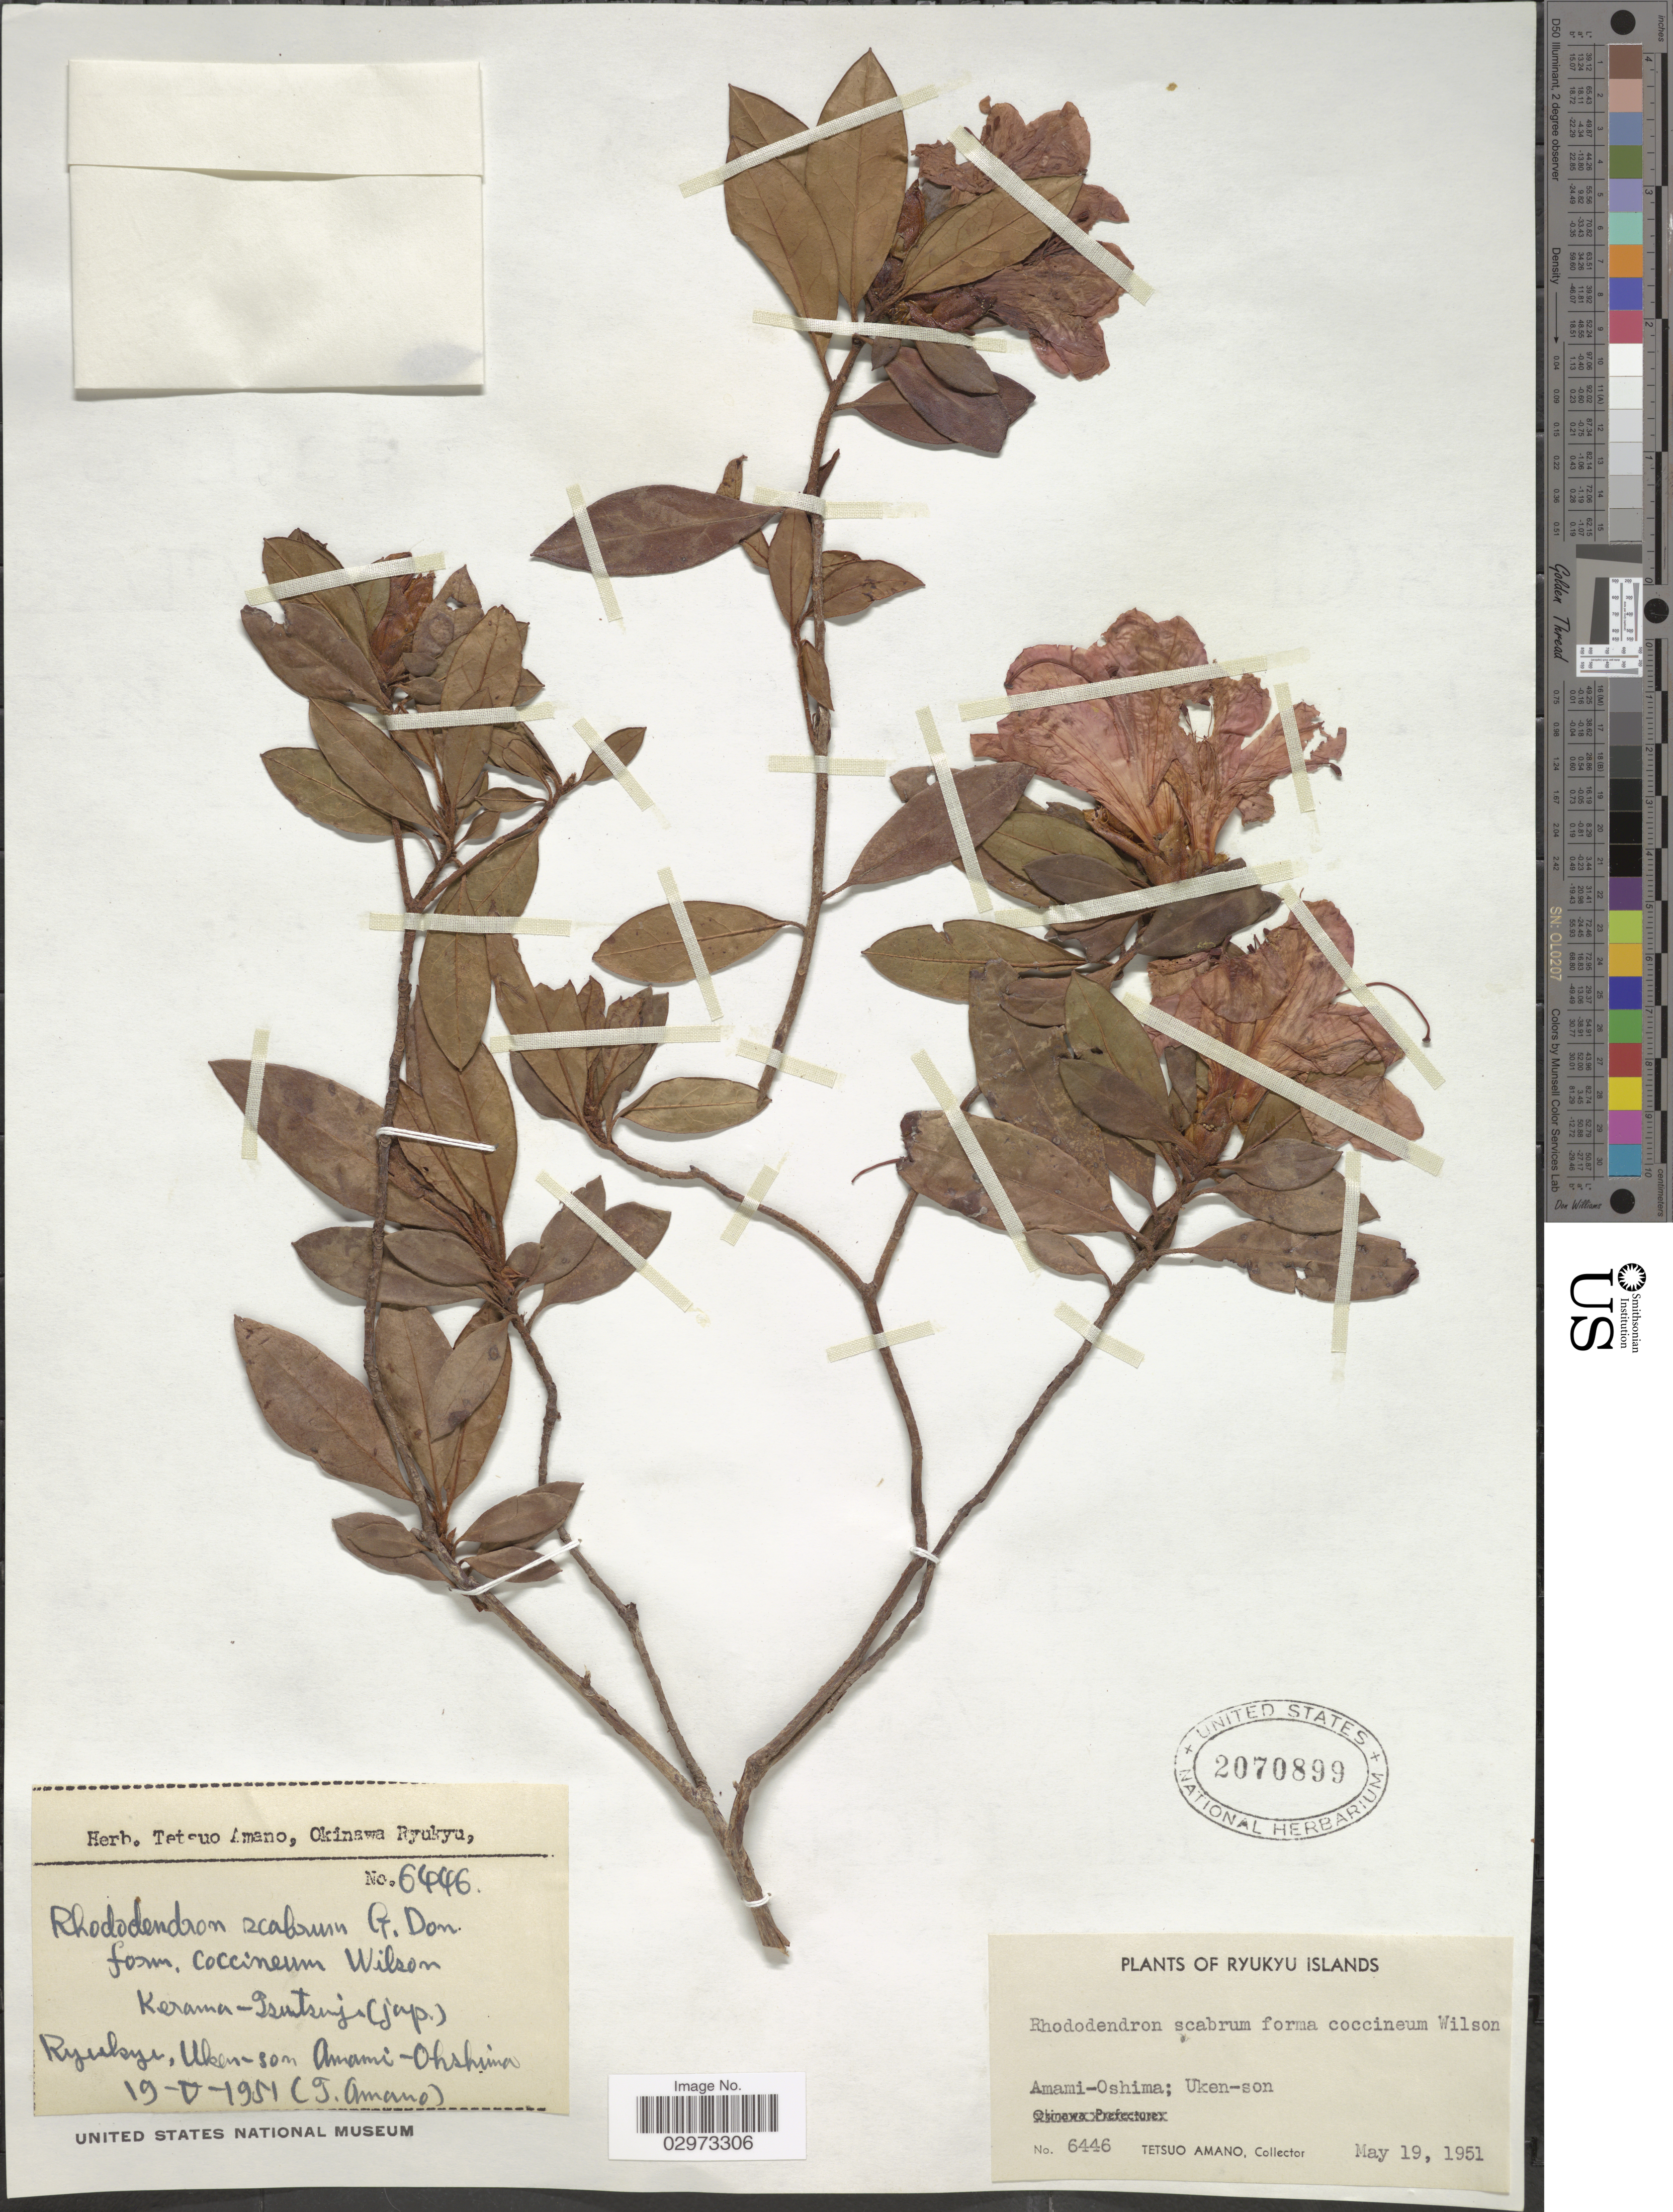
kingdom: Plantae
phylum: Tracheophyta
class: Magnoliopsida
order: Ericales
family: Ericaceae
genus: Rhododendron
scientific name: Rhododendron scabrum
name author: G. Don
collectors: T. Amano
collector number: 6446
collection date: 1951-05-19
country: Japan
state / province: Okinawa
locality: Ryukuy Islands. Amami-Oshima; Uken-son. Ryuku.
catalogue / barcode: US 2070899